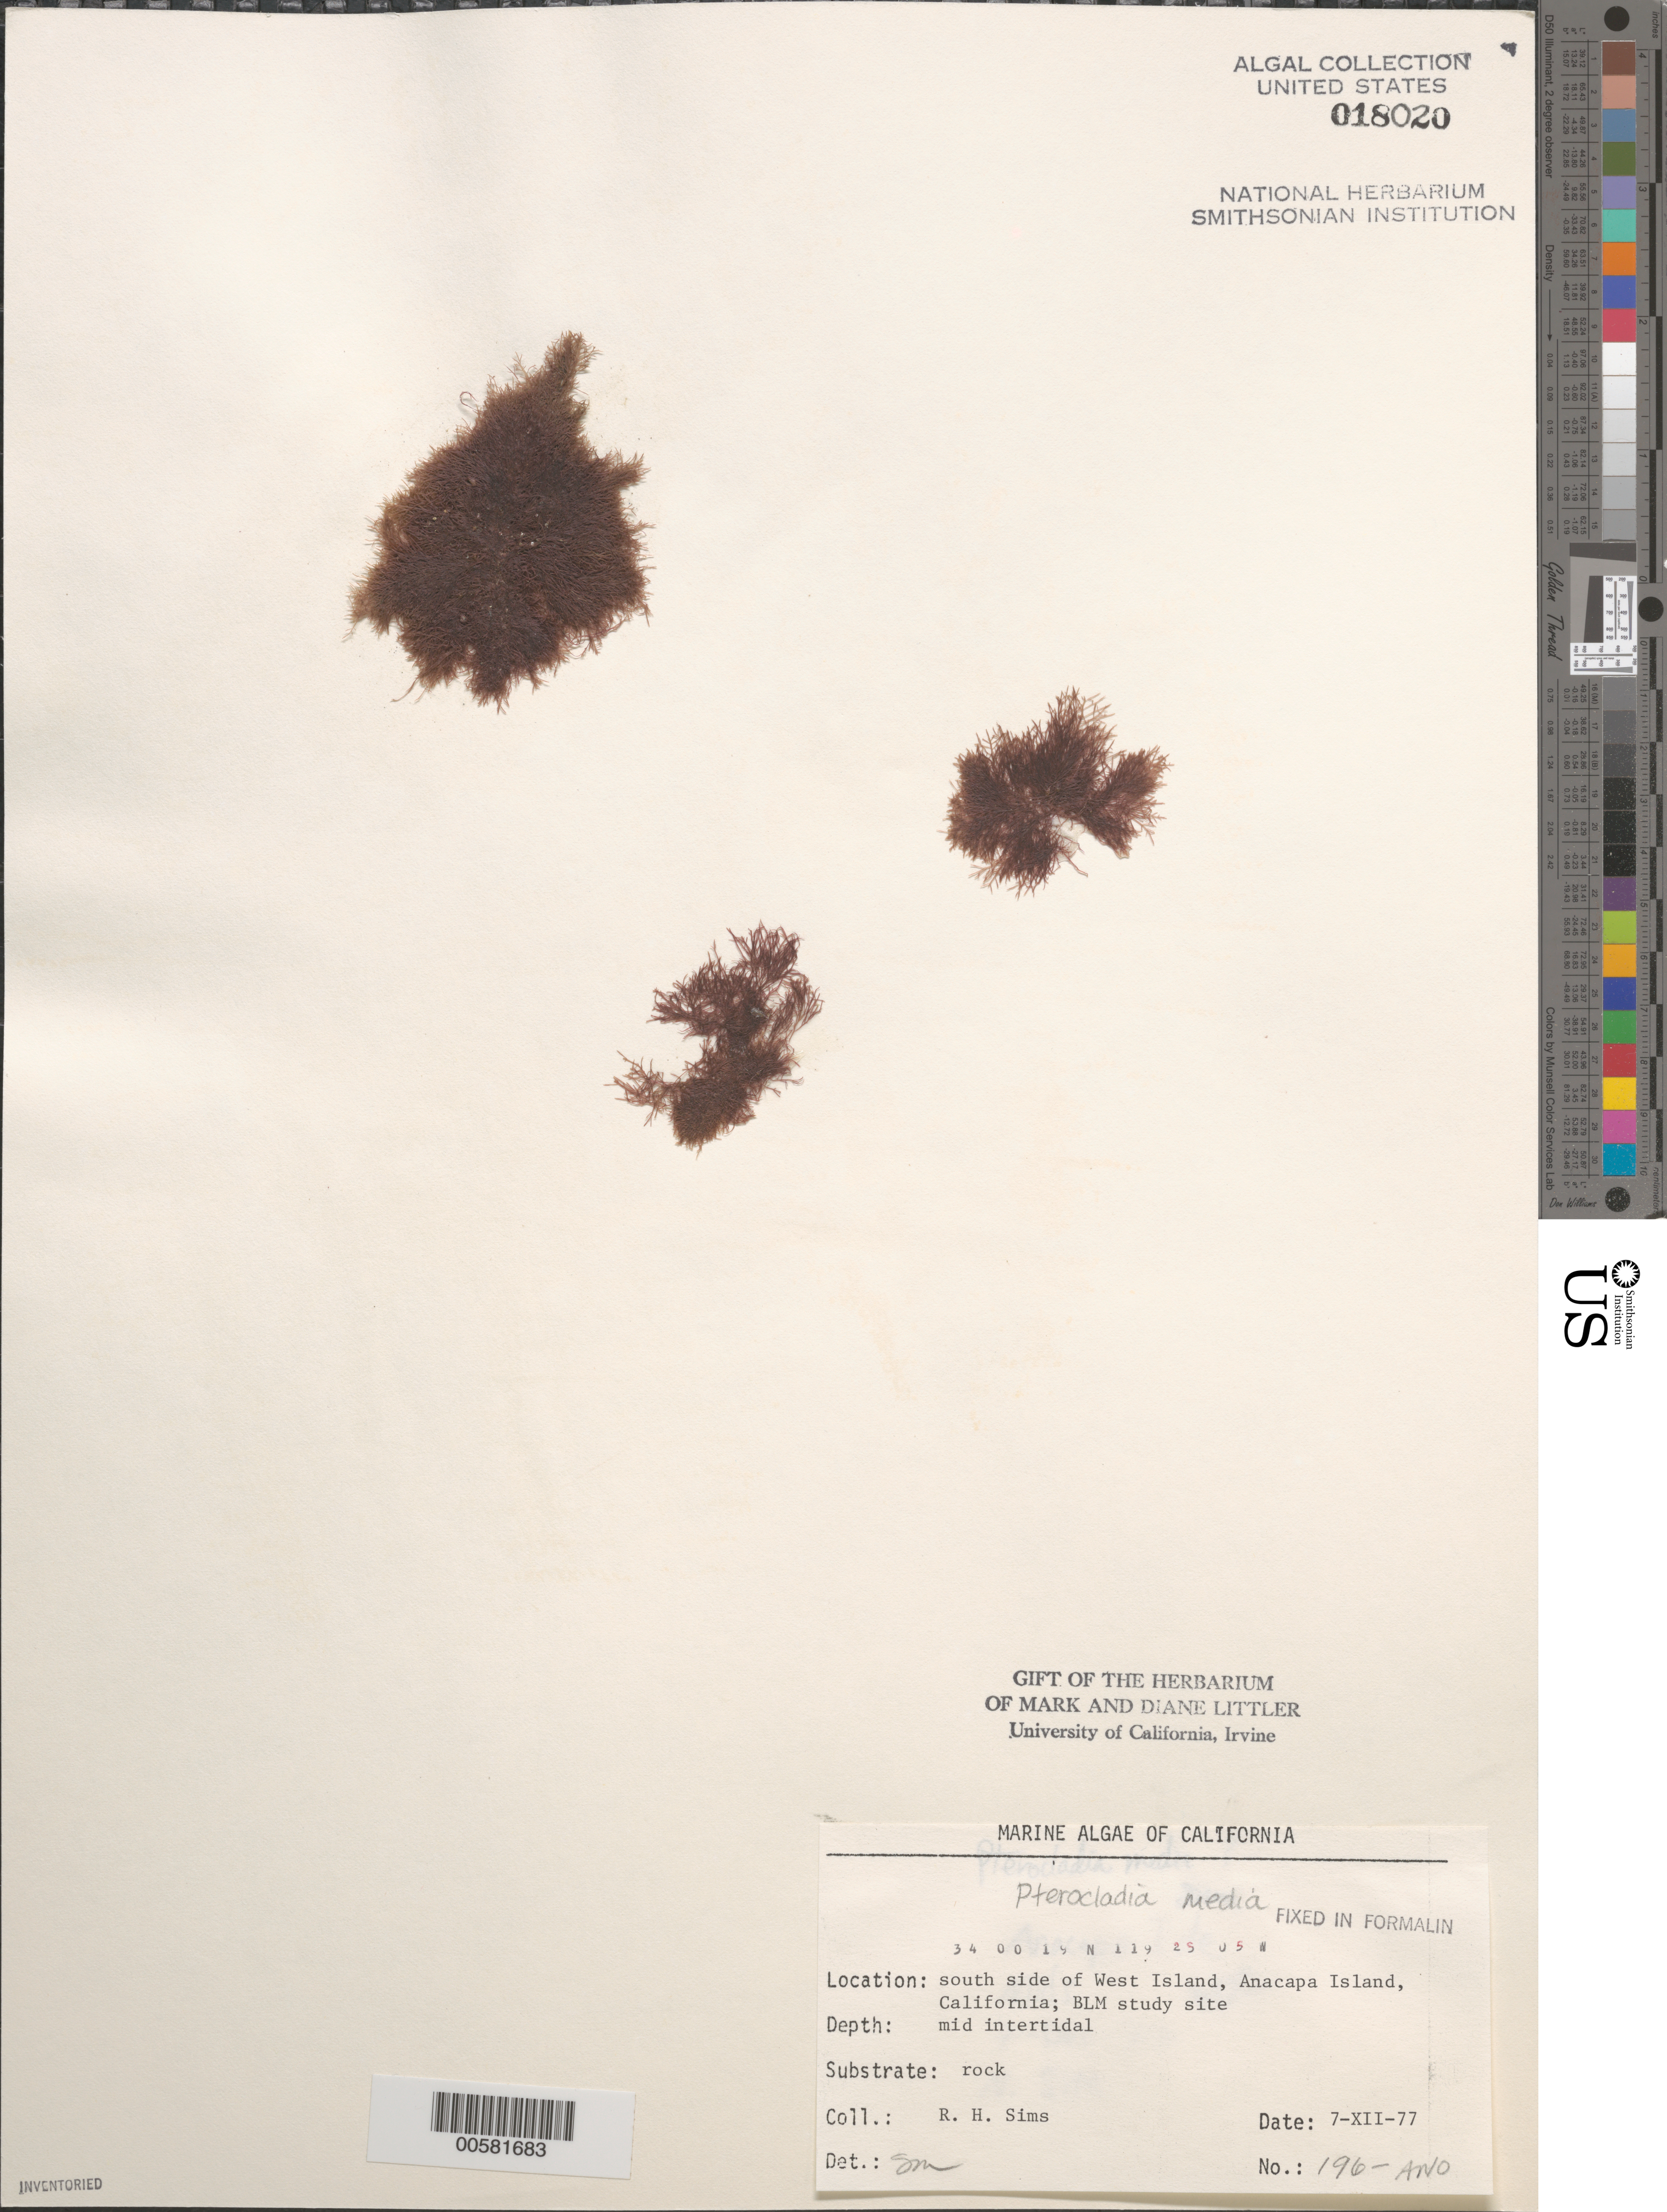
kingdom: Plantae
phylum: Rhodophyta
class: Florideophyceae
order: Gelidiales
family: Pterocladiaceae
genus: Pterocladiella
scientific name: Pterocladiella media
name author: (E.Y. Dawson) G.H. Boo & K.A. Miller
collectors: R. H. Sims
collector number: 196-ANO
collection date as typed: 07 Dec 1977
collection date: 1977-12-07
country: United States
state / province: California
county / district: Ventura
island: Anacapa Island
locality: South side of west island, near Cat Rock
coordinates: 34 00'19"N, 119 25'05"W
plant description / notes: BLM-SOCALBIGHT rocky intertidal survey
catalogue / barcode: US 18020